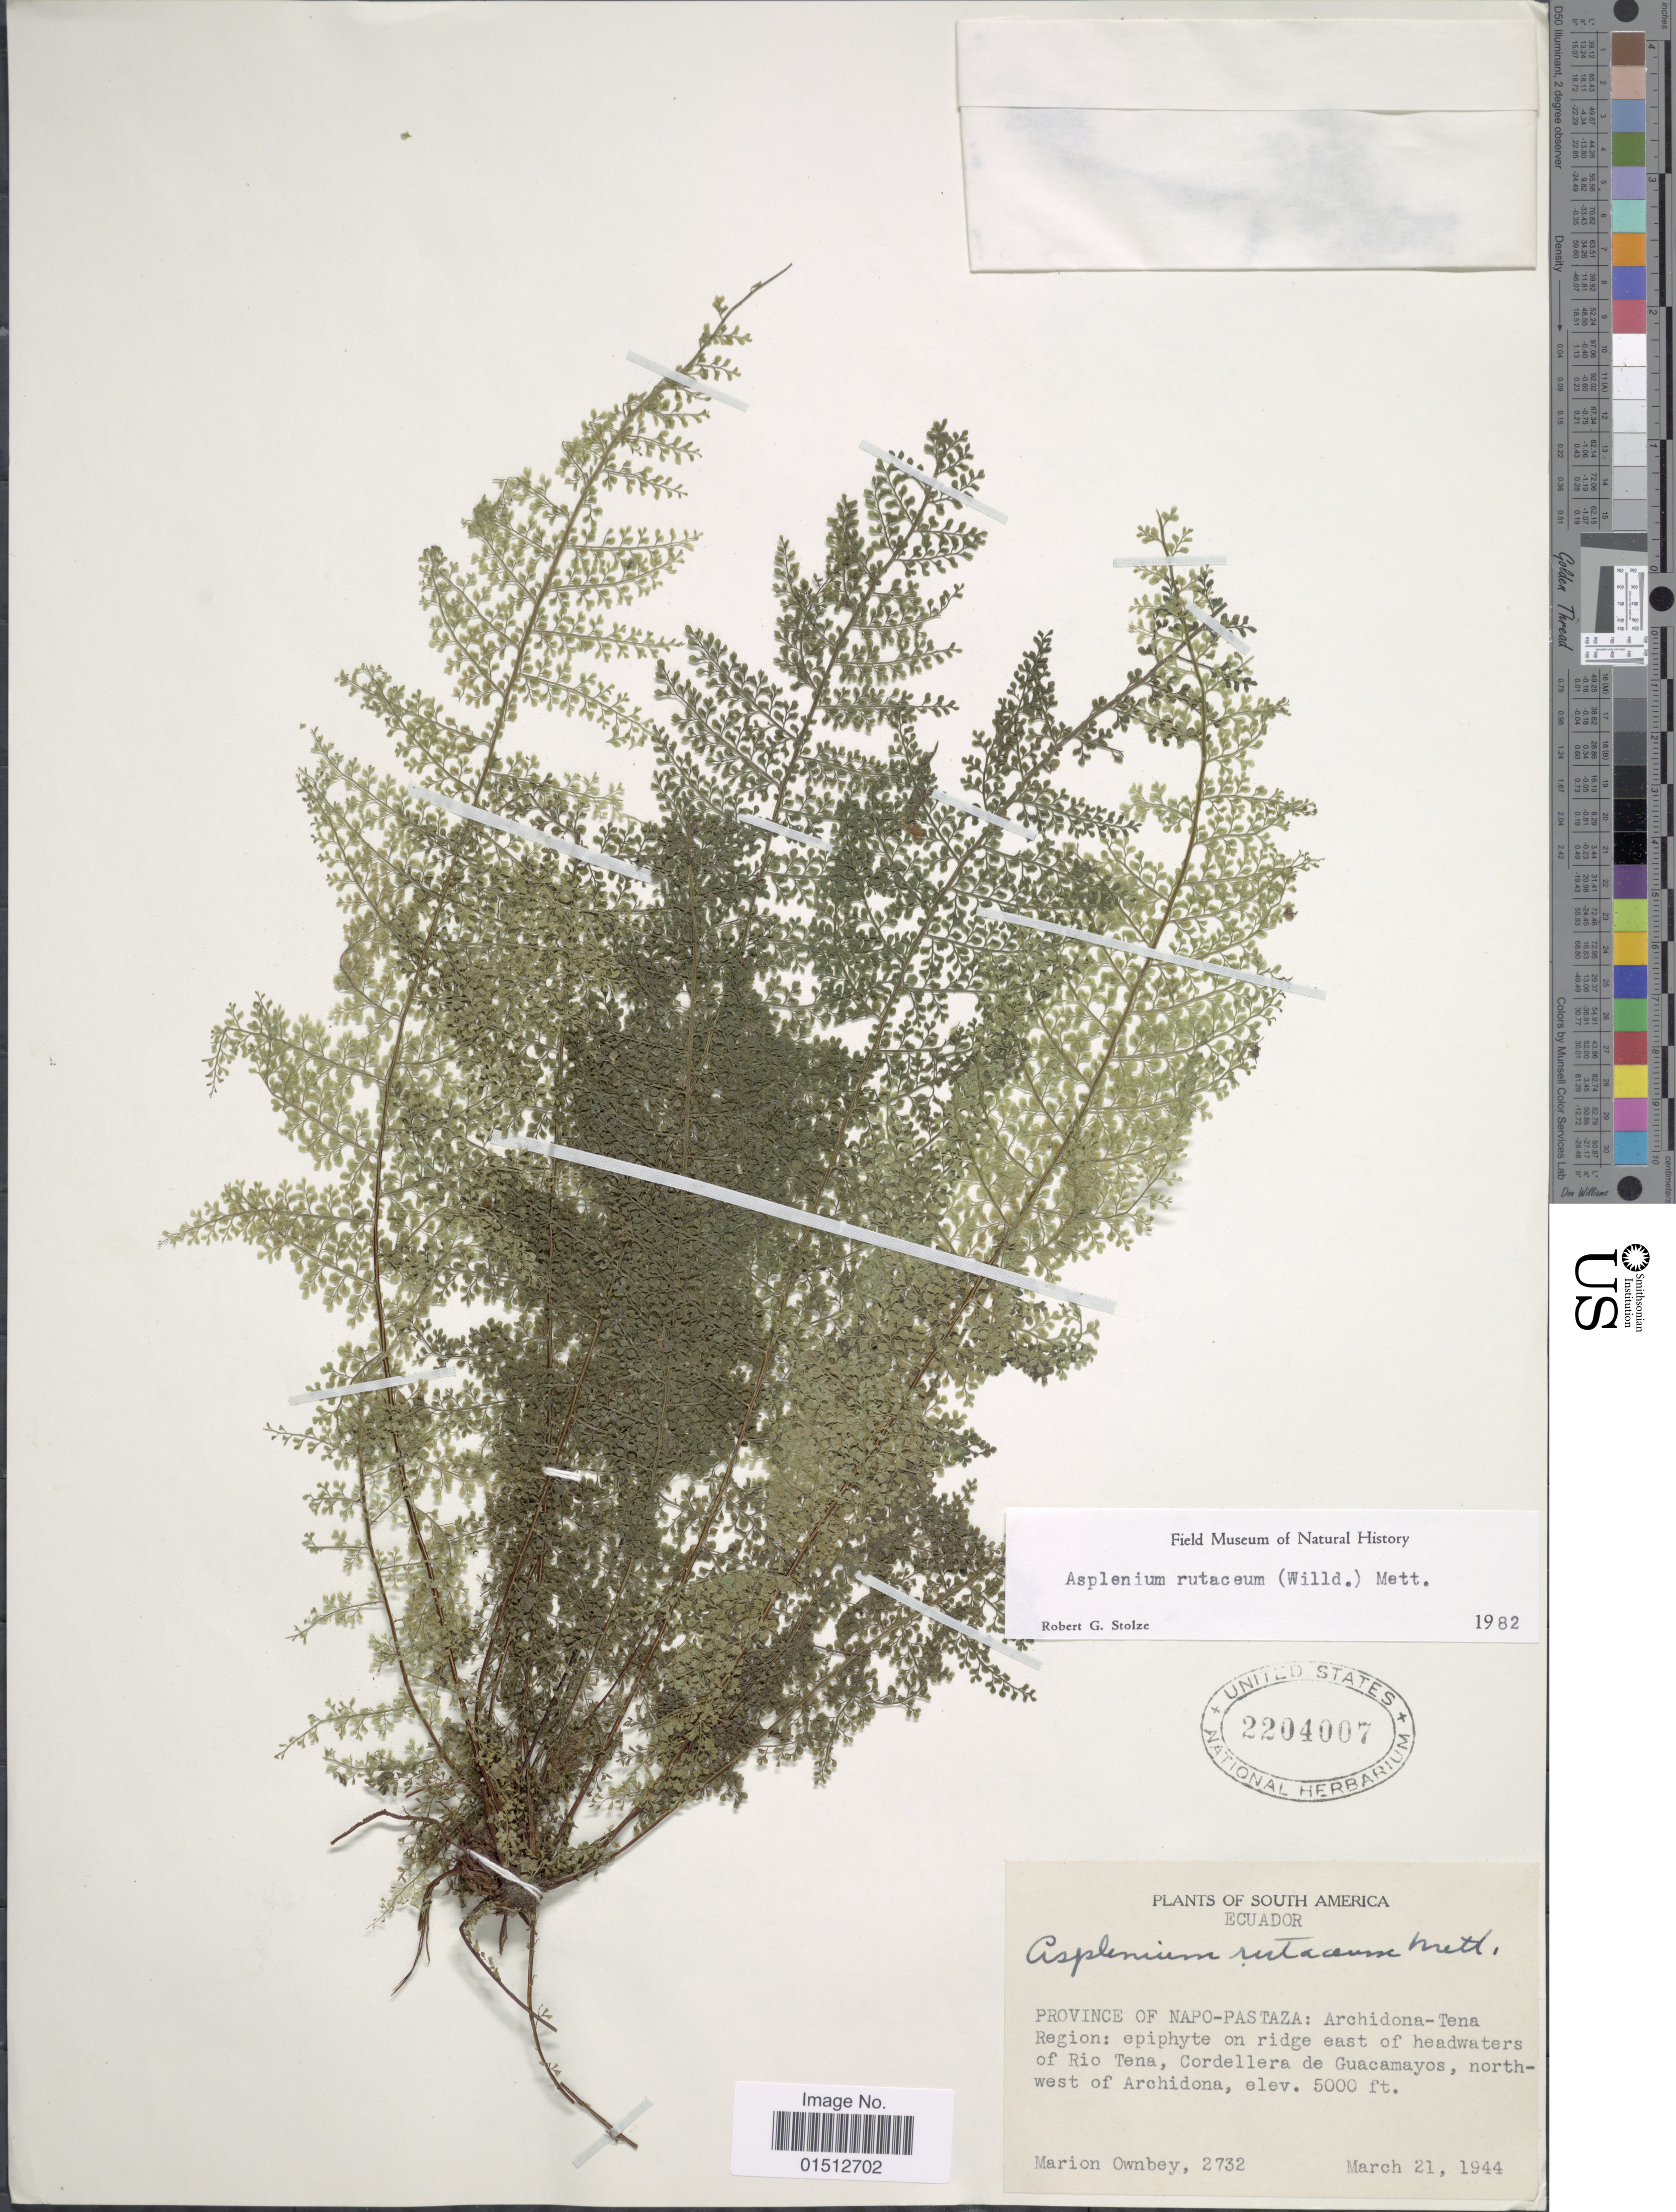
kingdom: Plantae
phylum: Tracheophyta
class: Polypodiopsida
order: Polypodiales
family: Aspleniaceae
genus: Asplenium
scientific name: Asplenium rutaceum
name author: (Willd.) Mett.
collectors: F. M. Ownbey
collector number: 2732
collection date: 1944-03-21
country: Ecuador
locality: South America, Ecuador. Province of Napo-Pastaza: Archidona-Tena Region: epiphyte on ridge east of headwaters of Rio Tena, Cordillera de Guacamayos, north-west of Archidona.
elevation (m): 1524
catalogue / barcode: US 2204007